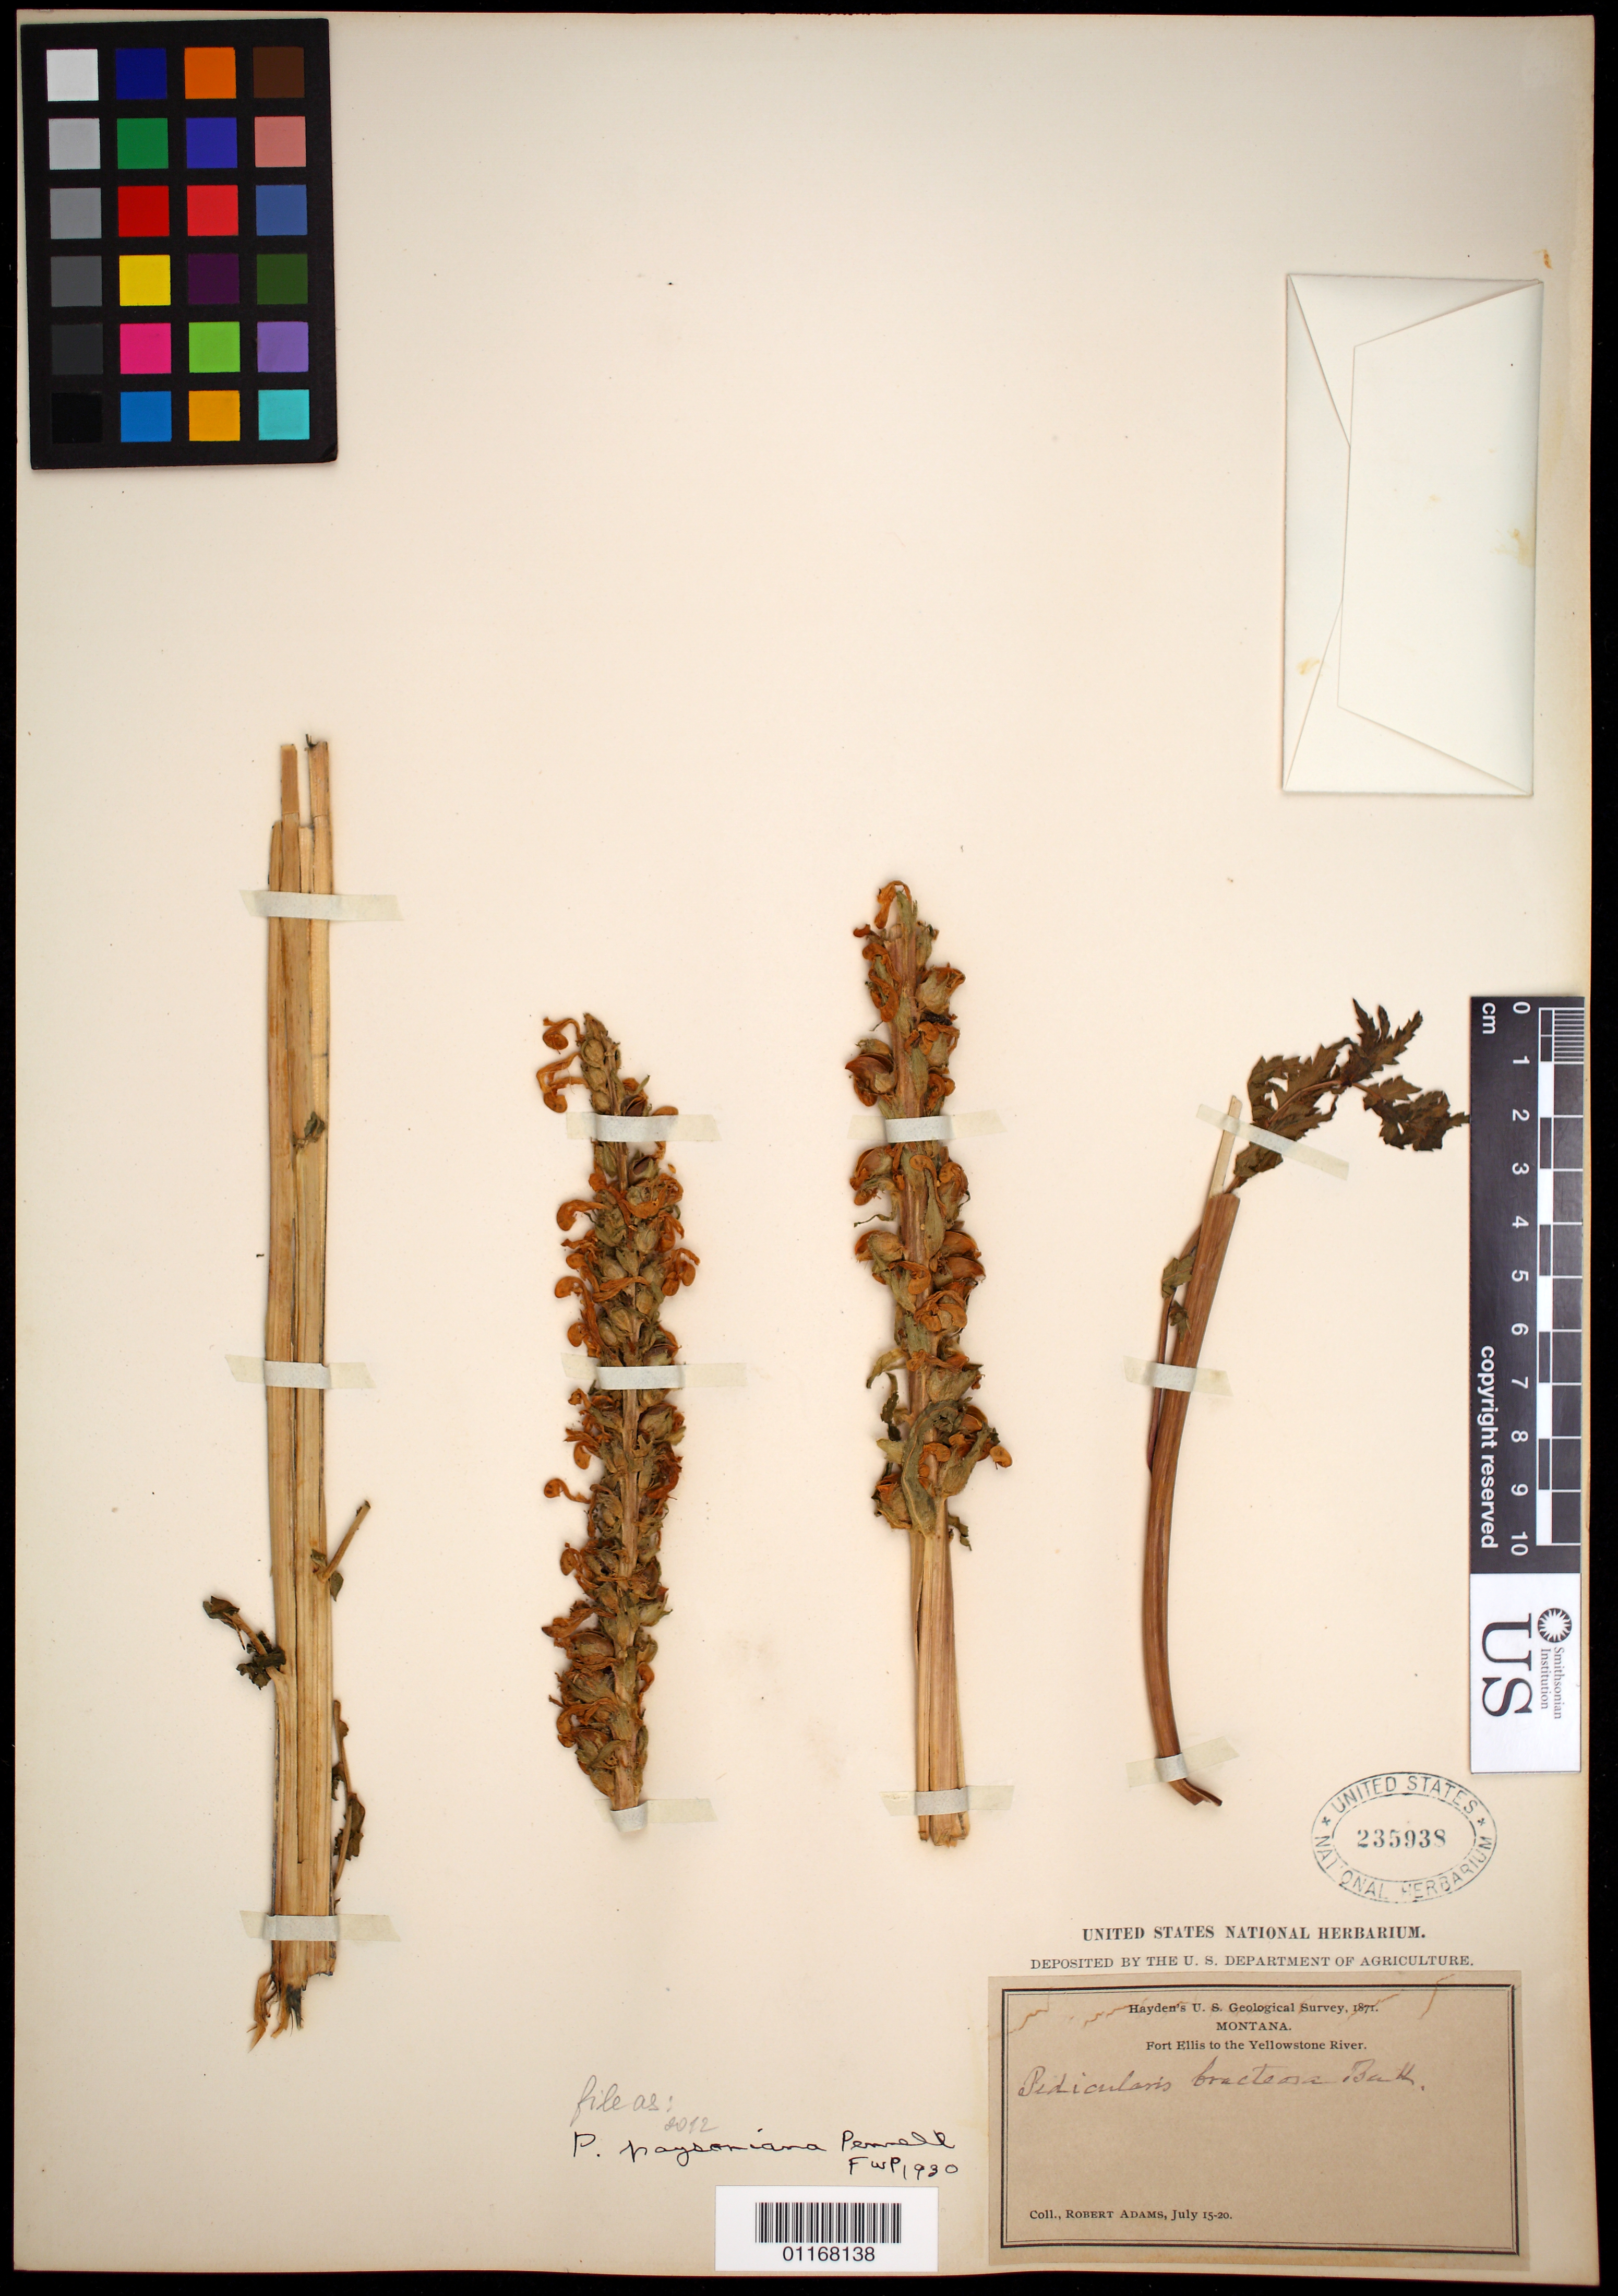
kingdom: Plantae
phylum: Tracheophyta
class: Magnoliopsida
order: Lamiales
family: Orobanchaceae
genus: Pedicularis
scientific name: Pedicularis paysoniana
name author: Pennell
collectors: R. Adams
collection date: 1871-07-15/1871-07-20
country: United States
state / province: Montana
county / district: Gallatin / Park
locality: Fort Ellis to the Yellowstone River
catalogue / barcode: US 235938